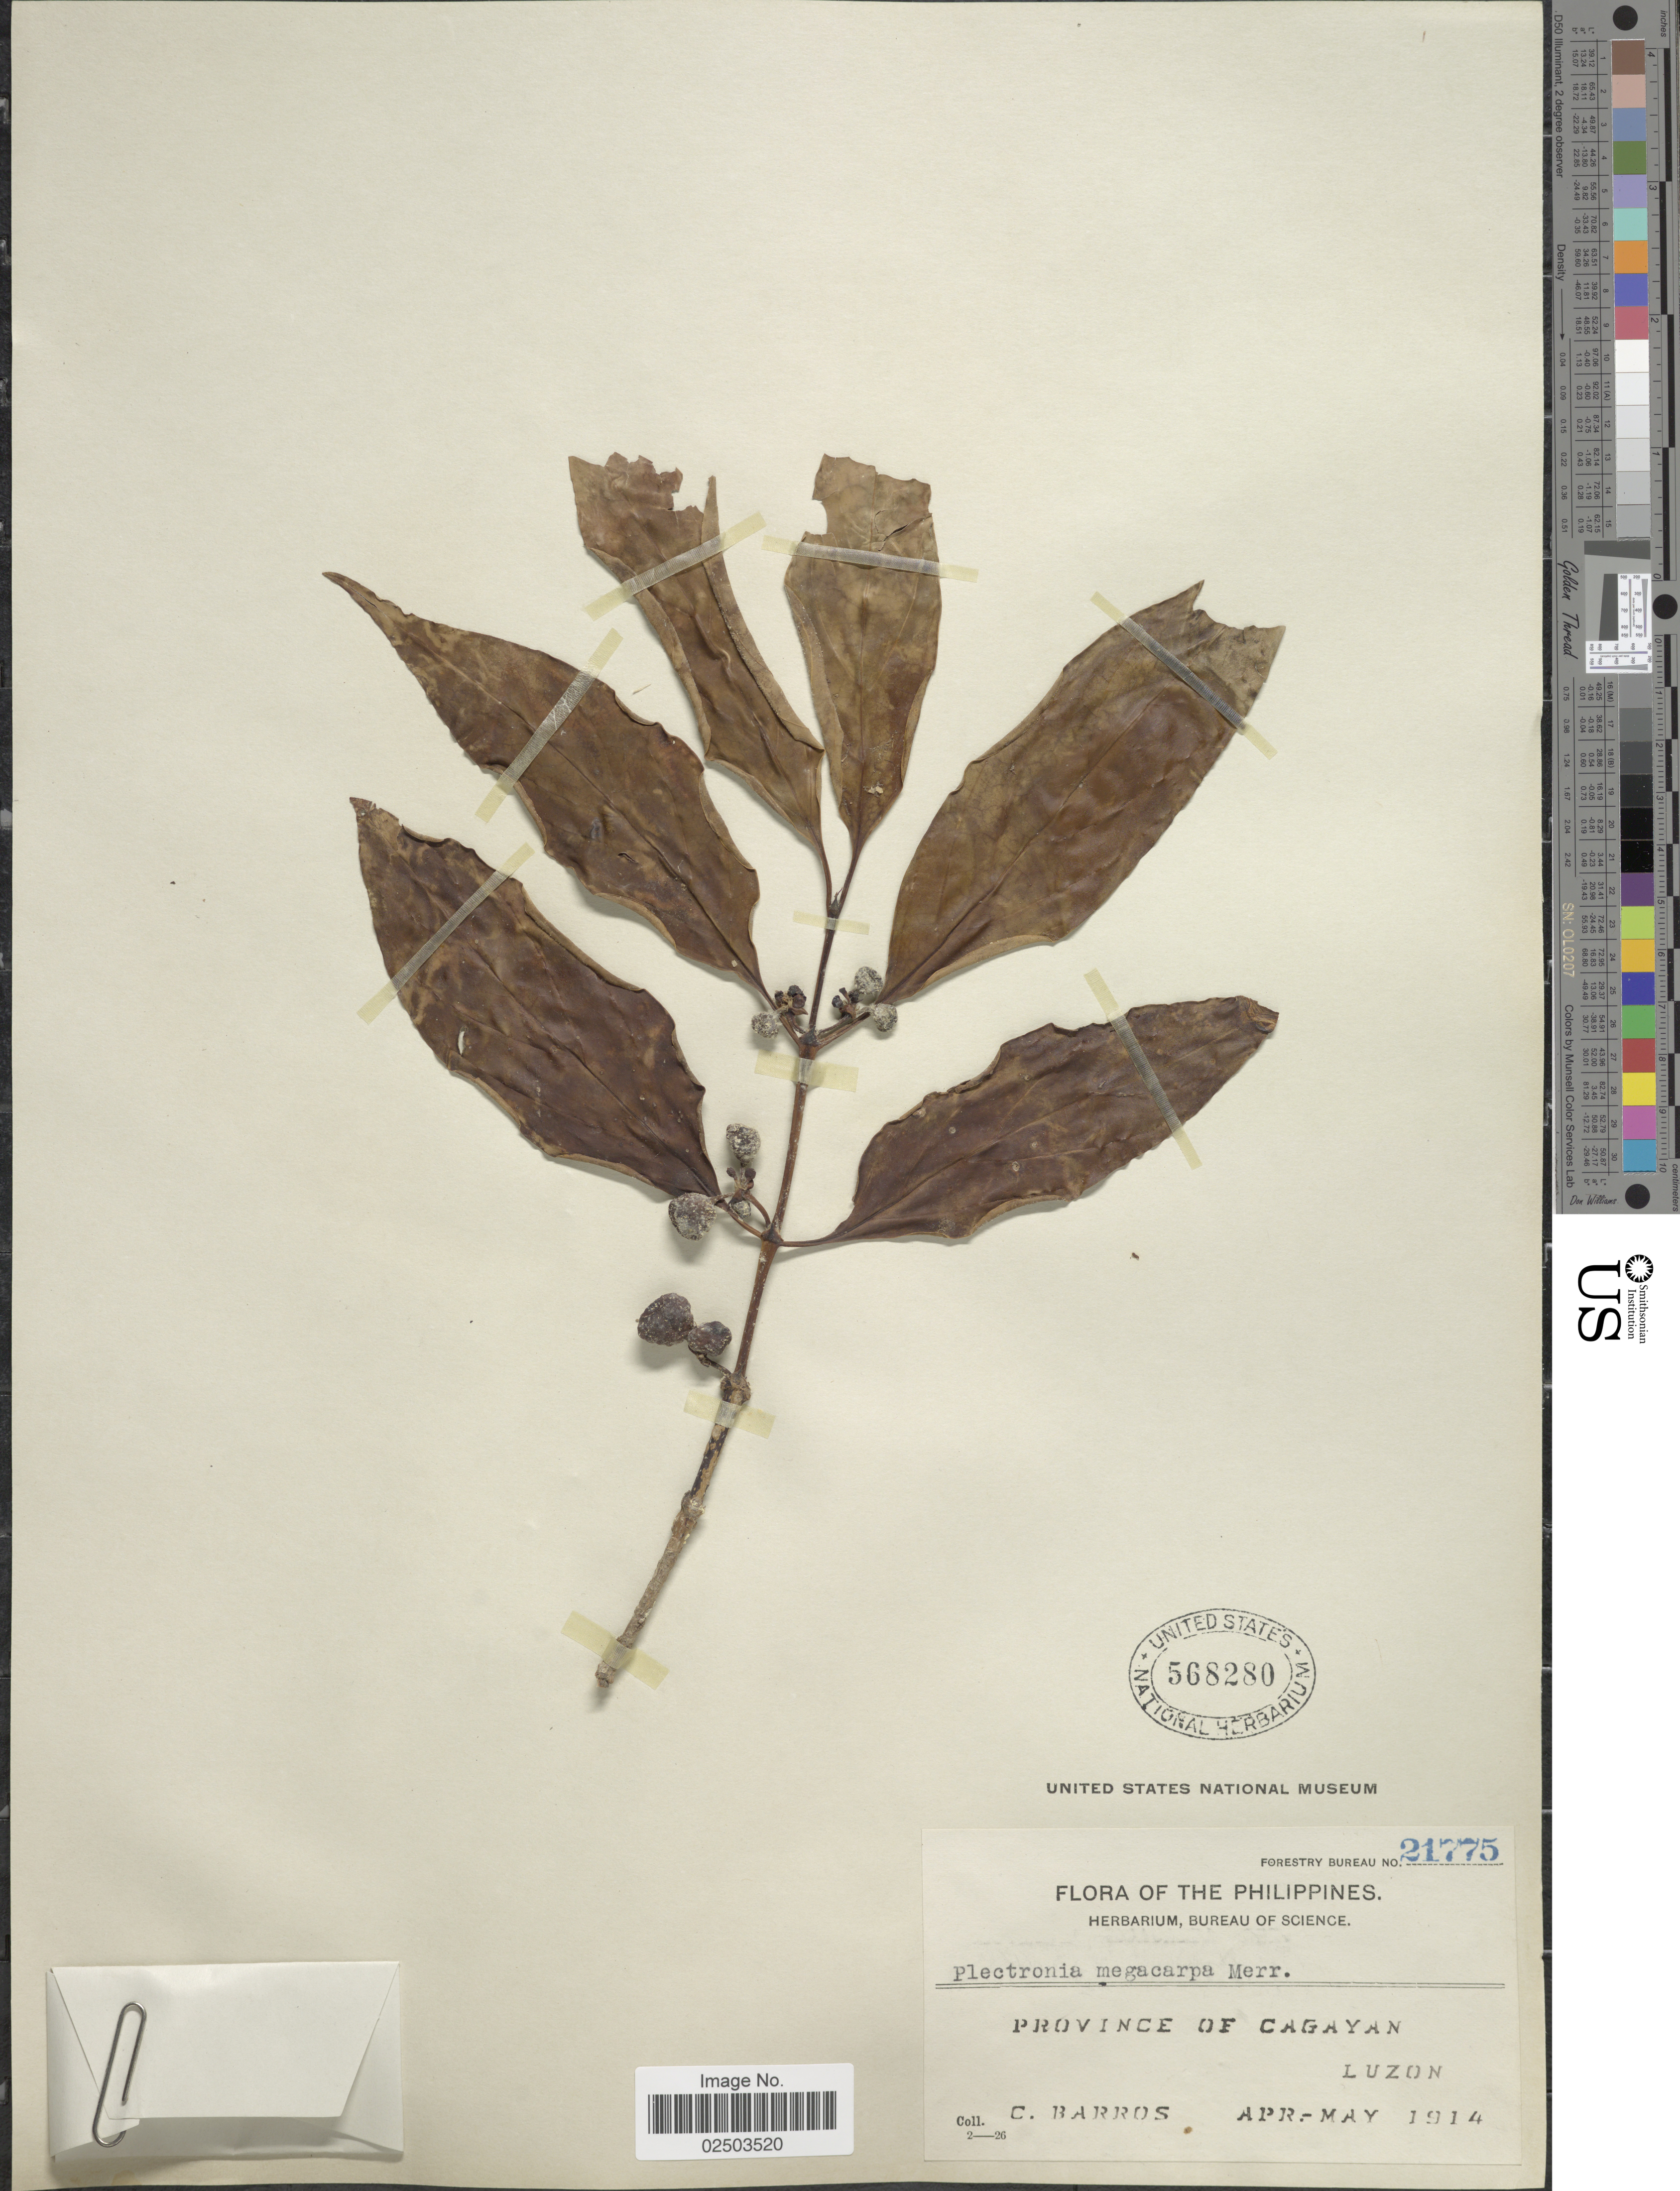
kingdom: Plantae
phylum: Tracheophyta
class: Magnoliopsida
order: Gentianales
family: Rubiaceae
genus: Canthium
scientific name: Canthium megacarpum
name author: (Merr.) Merr.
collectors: C. Barros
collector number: Forestry Bureau 21775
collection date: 1914-04/1914-05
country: Philippines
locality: Province of Cagayan, Luzon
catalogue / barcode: US 568280